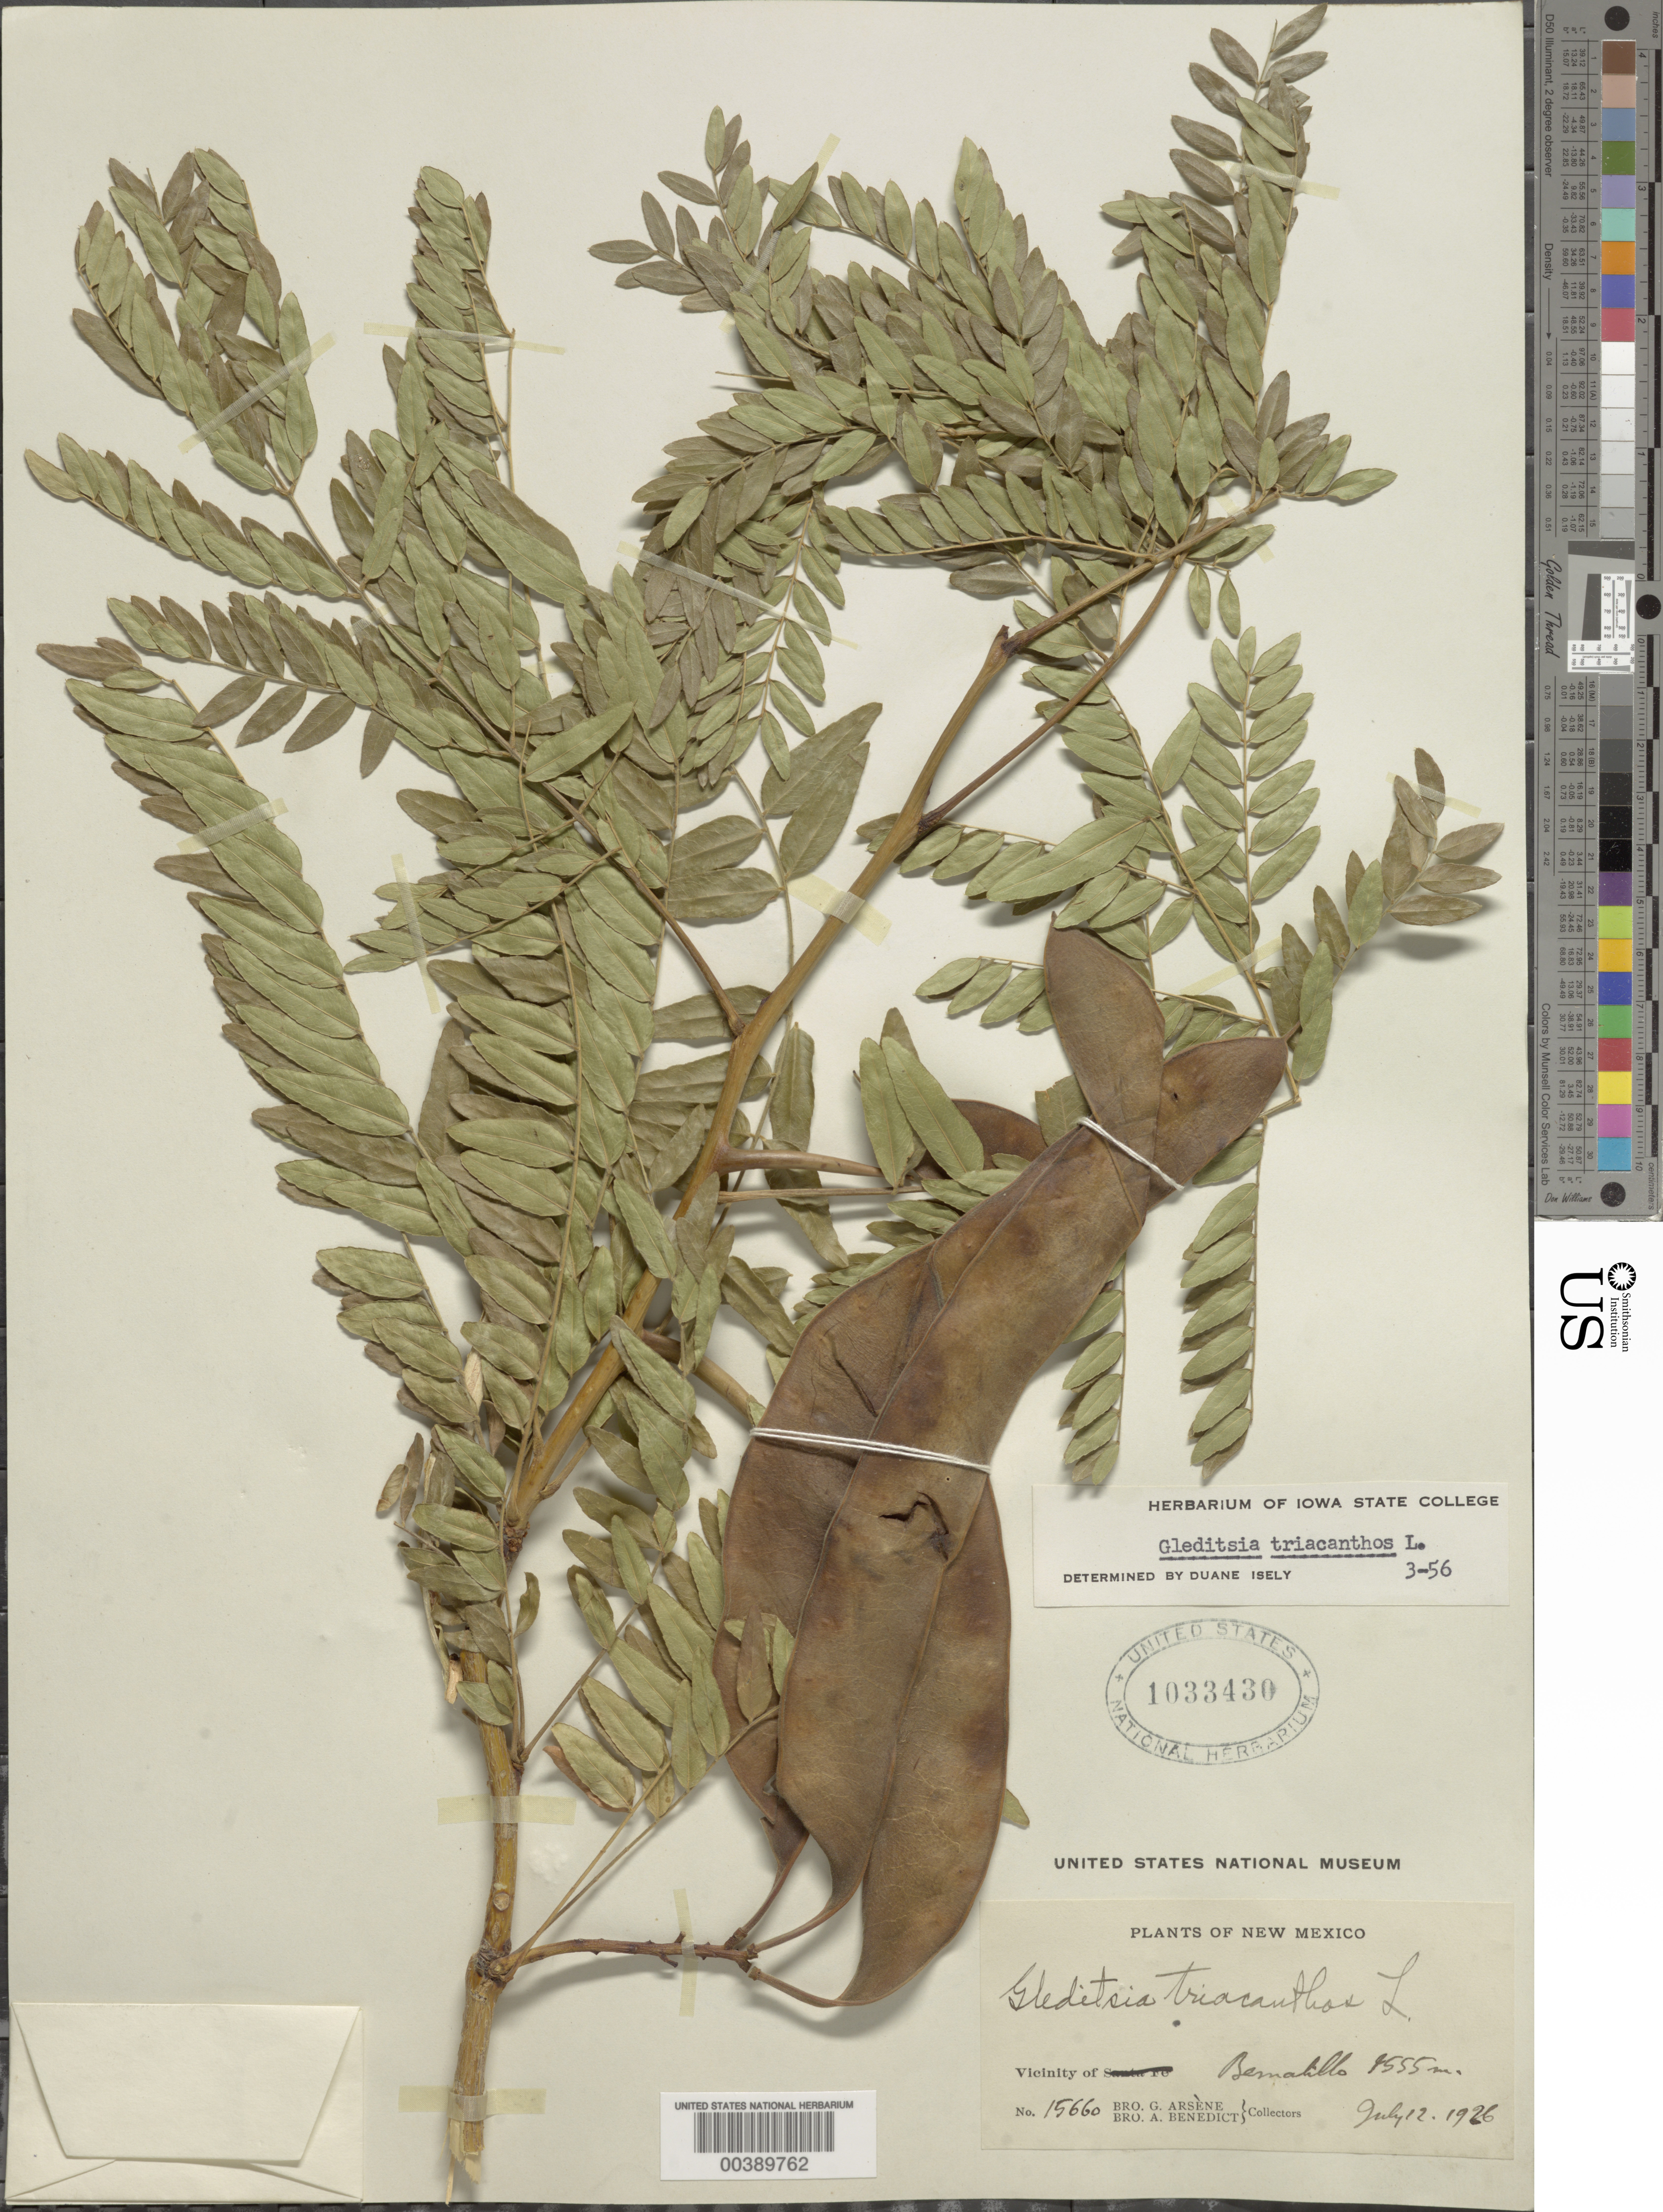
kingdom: Plantae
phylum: Tracheophyta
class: Magnoliopsida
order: Fabales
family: Fabaceae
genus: Gleditsia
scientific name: Gleditsia triacanthos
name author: L.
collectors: Bro. G. Arsène & Bro. Benedict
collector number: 15660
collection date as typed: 12 Jul 1926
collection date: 1926-07-12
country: United States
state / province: New Mexico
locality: Vicinity of bematillo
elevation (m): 1555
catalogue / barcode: US 1033430